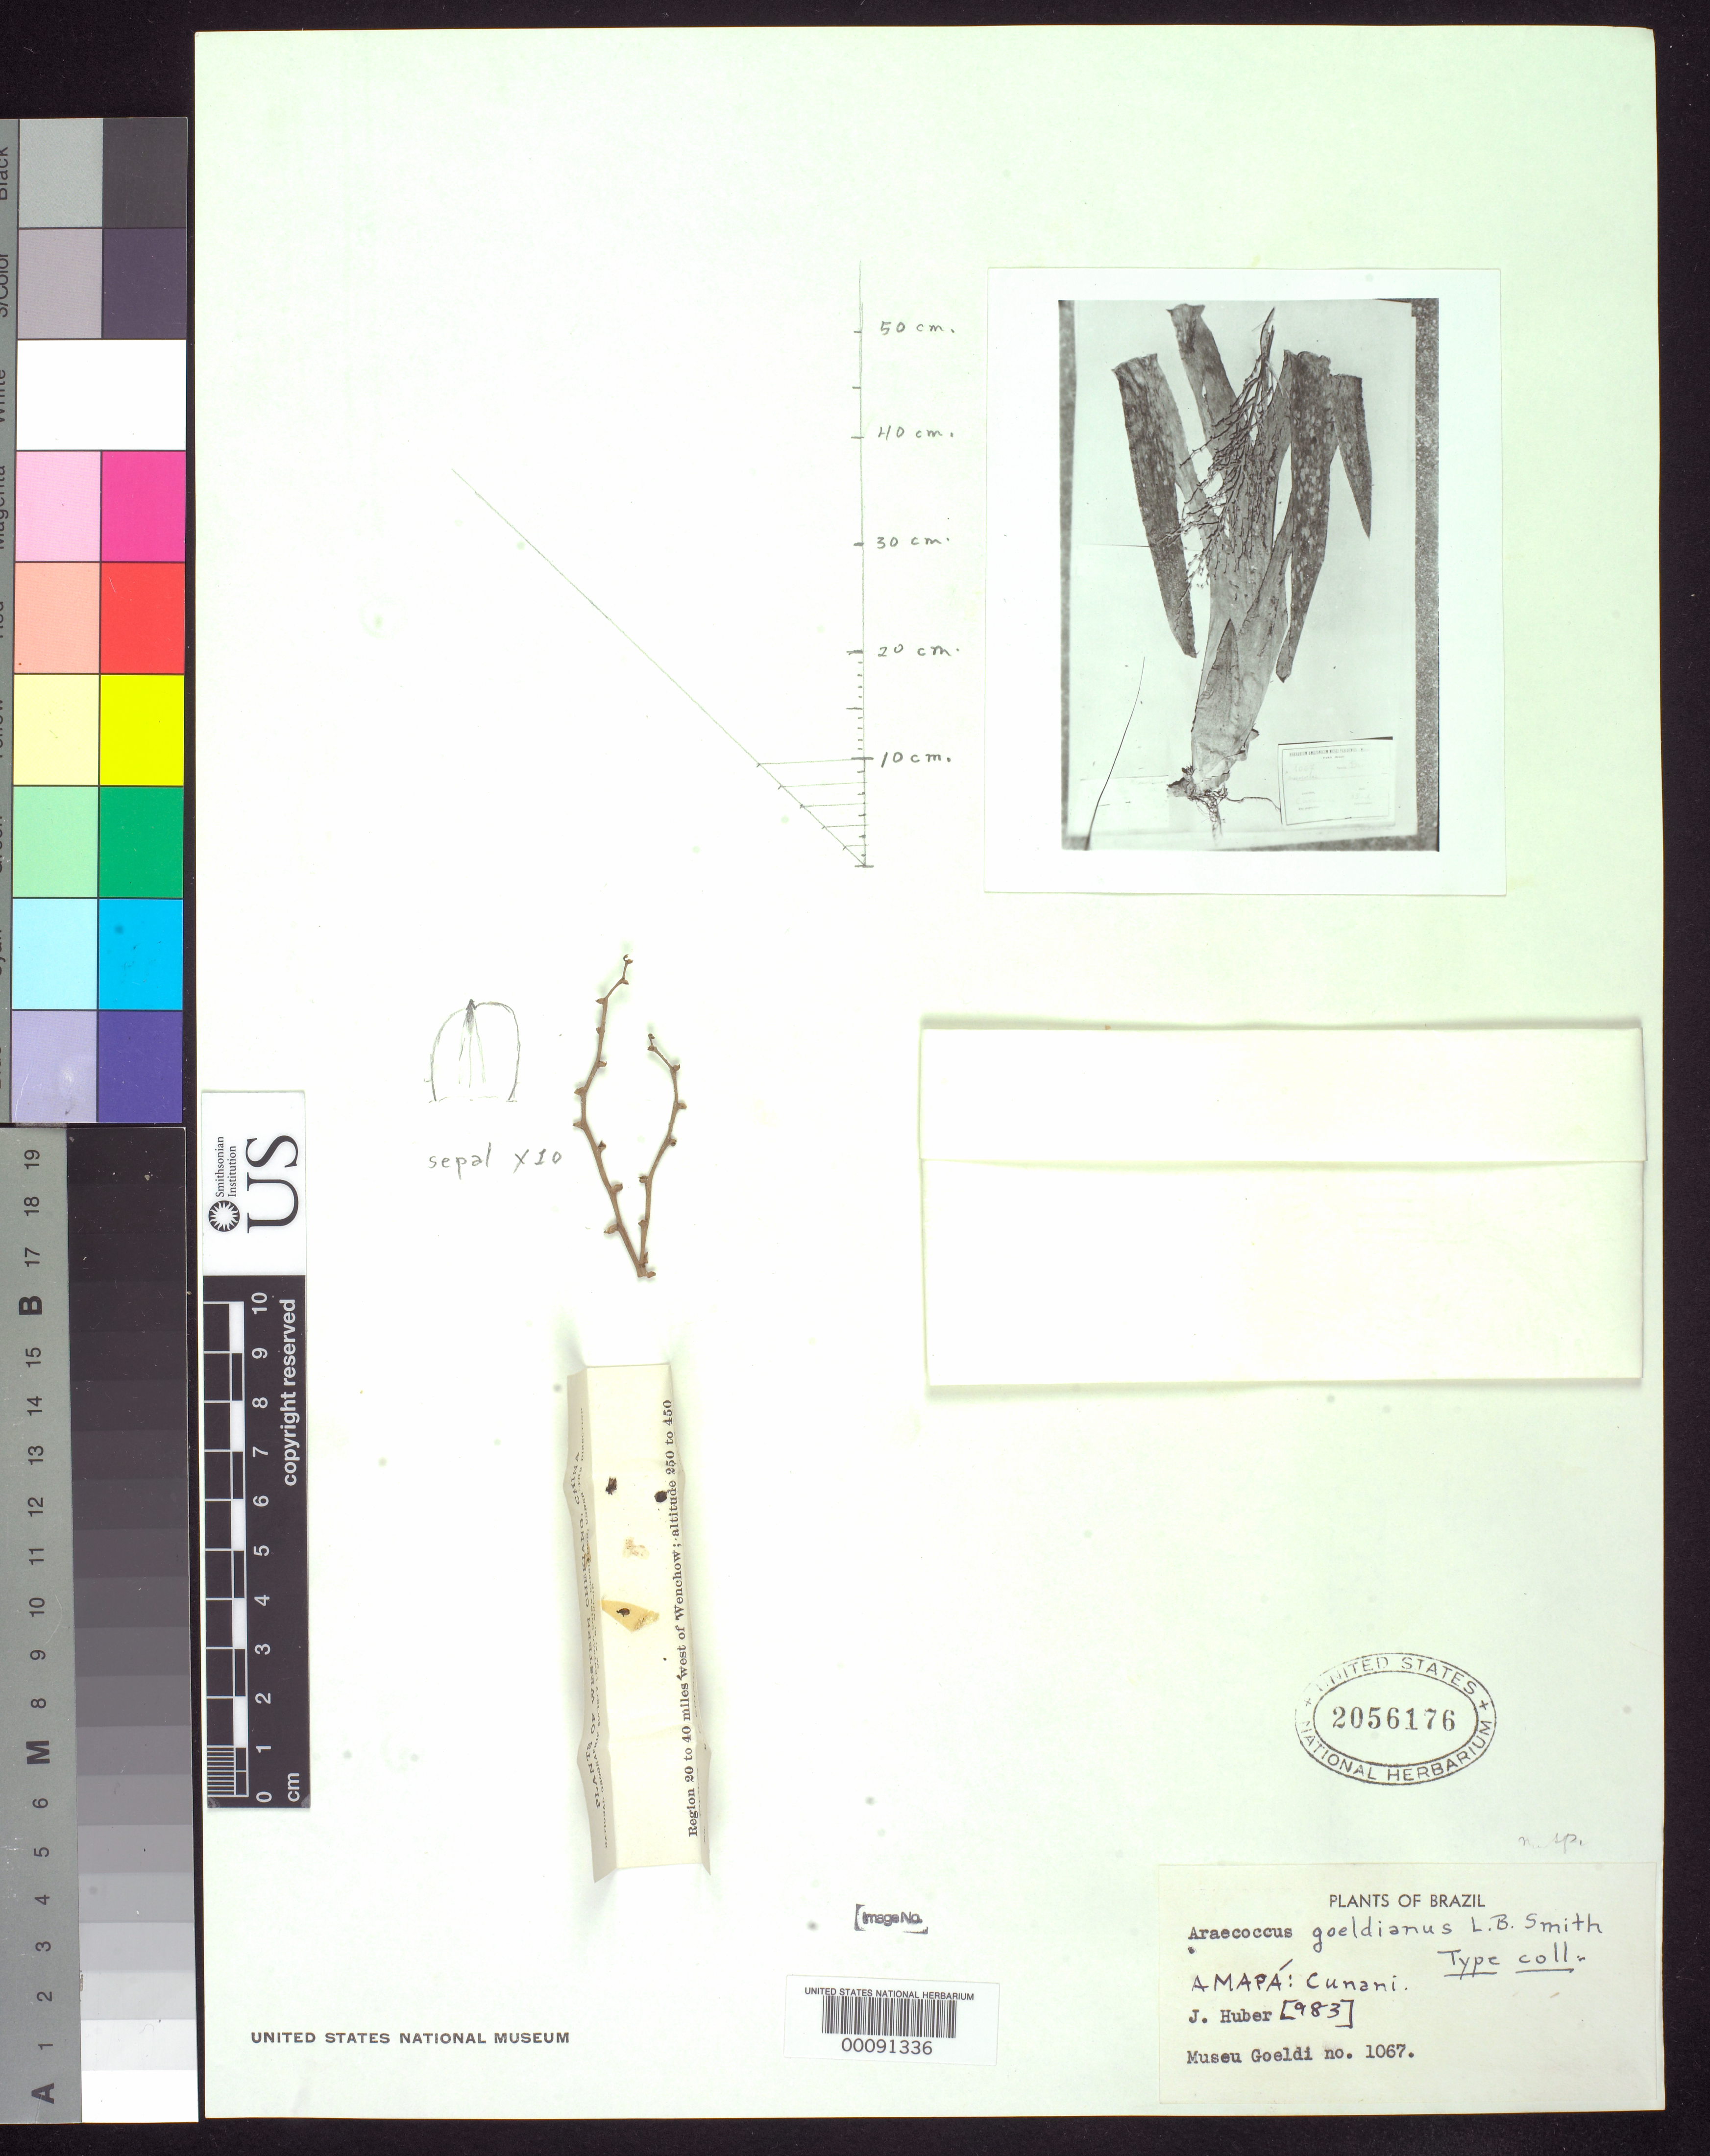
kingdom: Plantae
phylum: Tracheophyta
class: Liliopsida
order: Poales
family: Bromeliaceae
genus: Araeococcus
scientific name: Araeococcus goeldianus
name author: L.B. Sm.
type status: Type Fragment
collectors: J. Huber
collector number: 983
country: Brazil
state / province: Amapá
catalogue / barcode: US 2056176